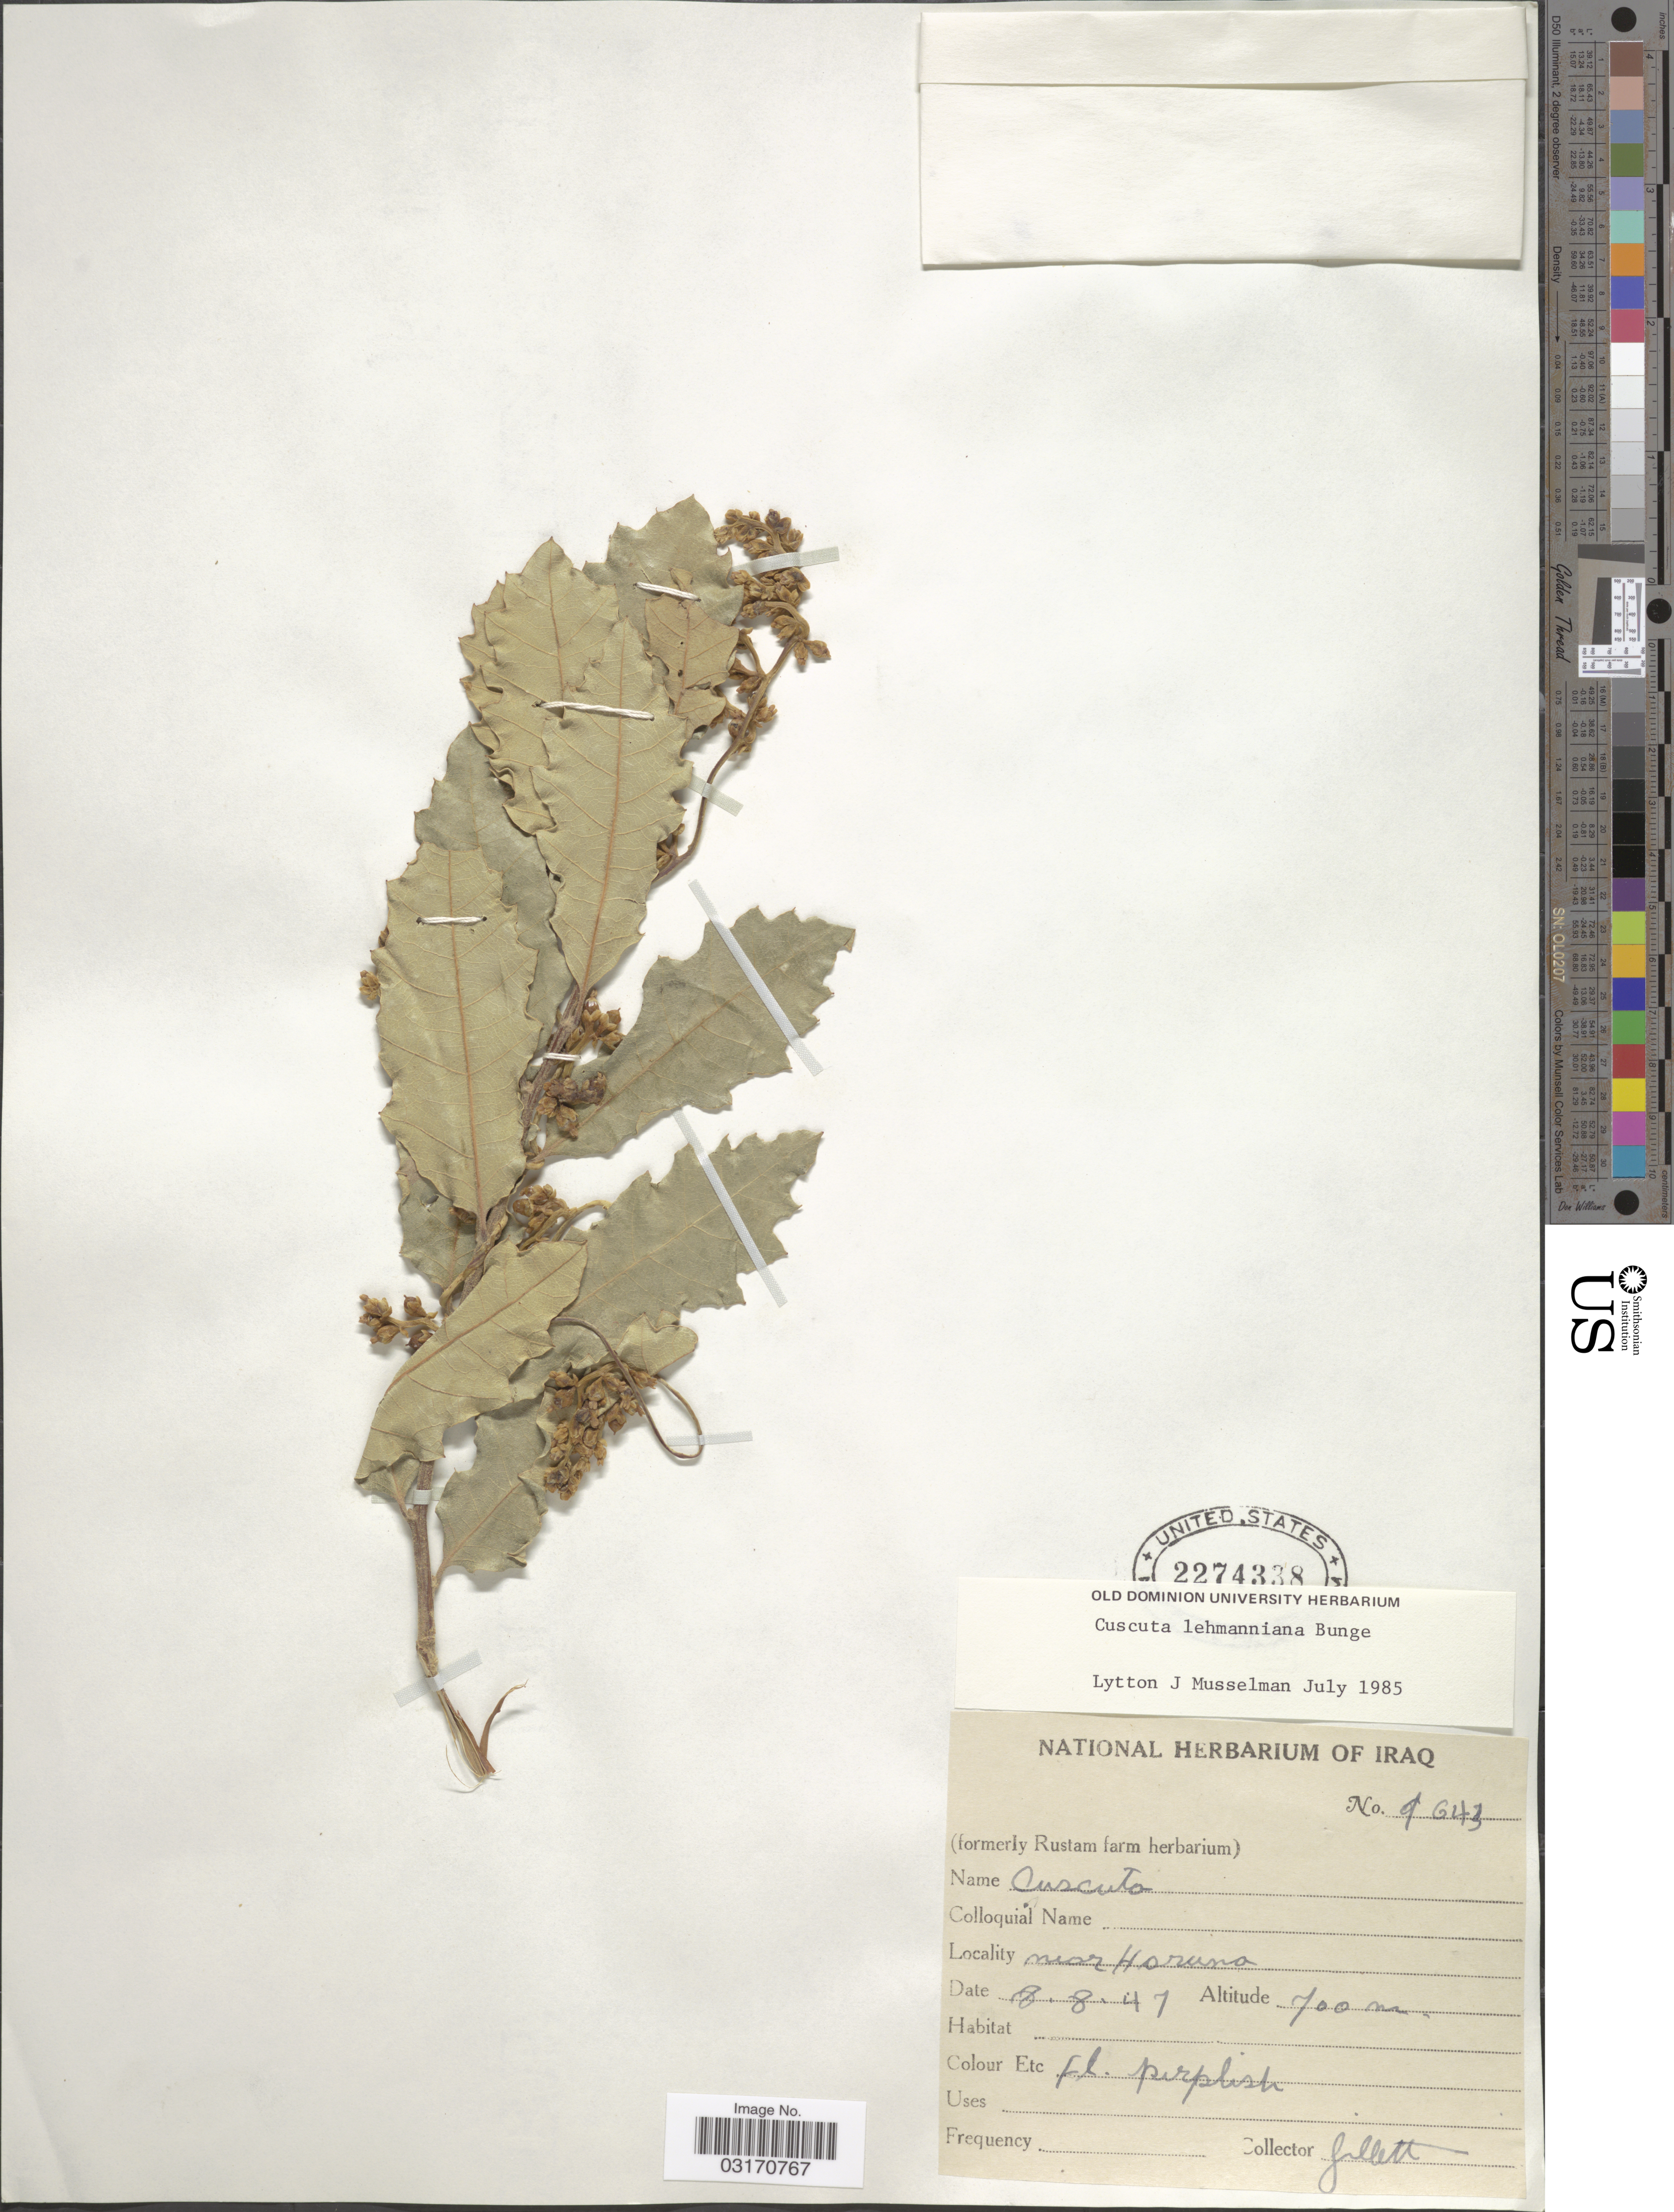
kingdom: Plantae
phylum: Tracheophyta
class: Magnoliopsida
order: Solanales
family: Convolvulaceae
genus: Cuscuta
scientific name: Cuscuta lehmanniana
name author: Bunge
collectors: Jillett, --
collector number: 9643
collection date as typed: Transcribed d/m/y: 8/8/47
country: Iraq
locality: Near Horuna [interpreted].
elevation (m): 700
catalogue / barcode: US 2274338